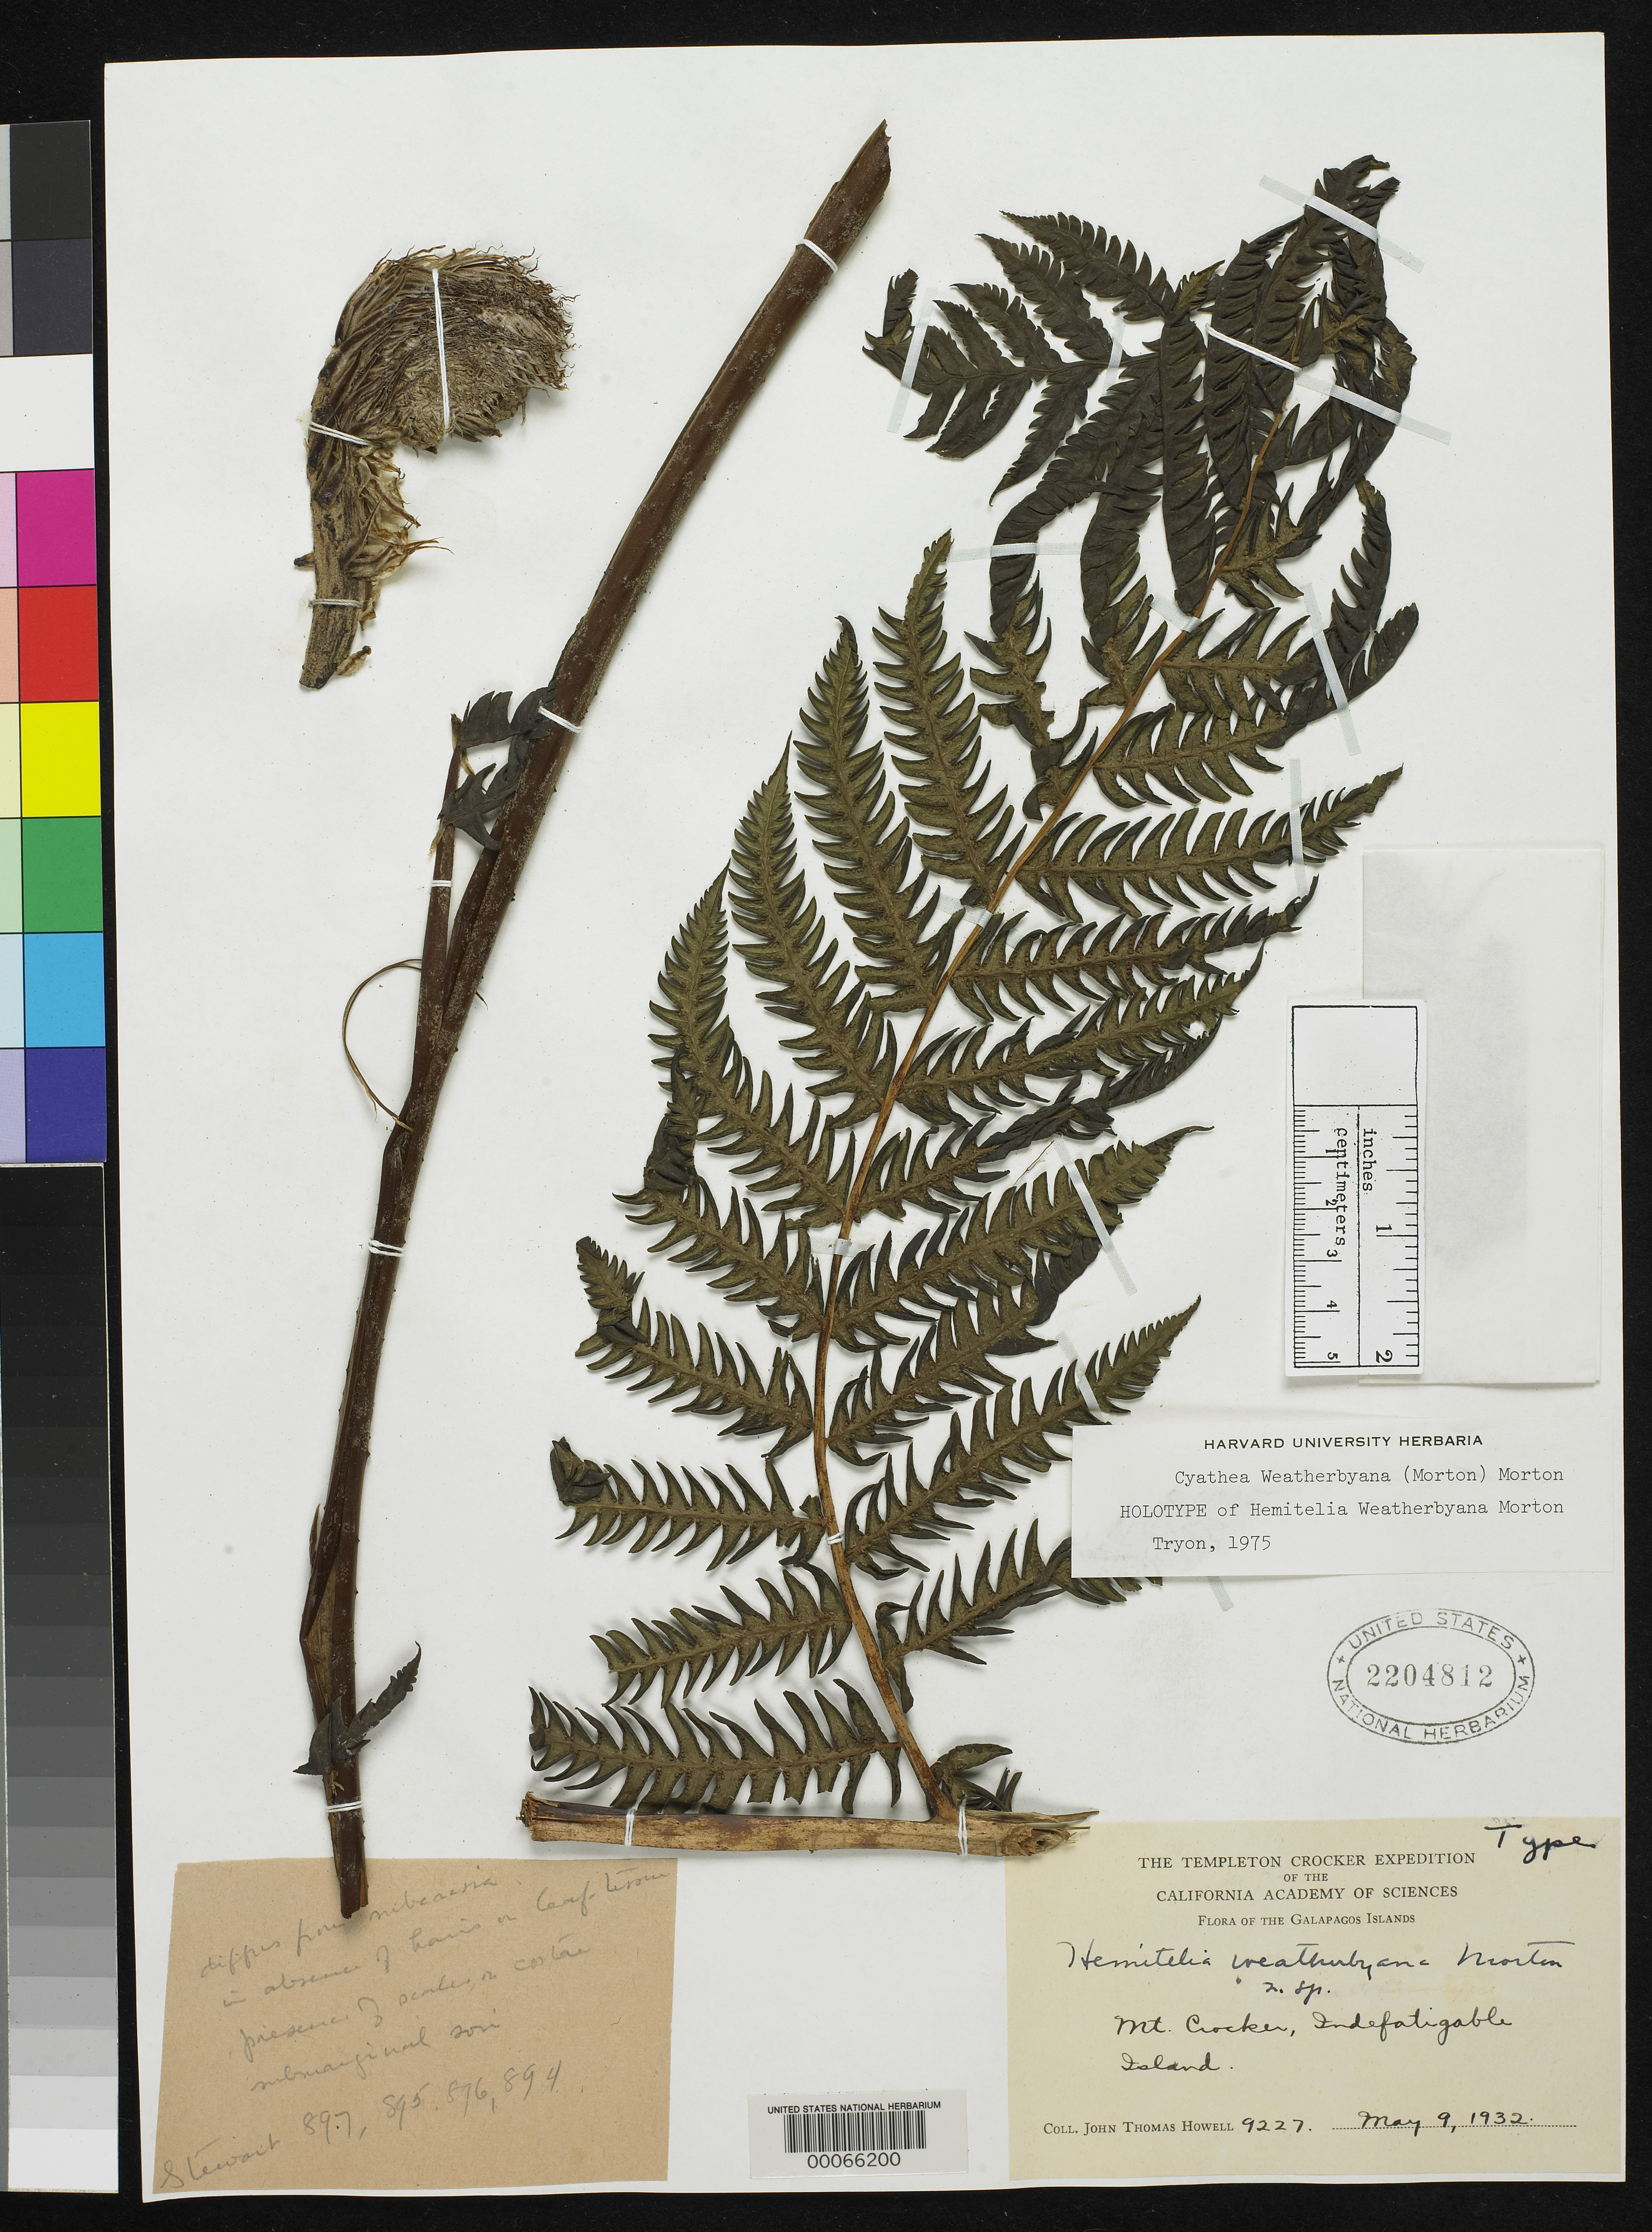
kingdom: Plantae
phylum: Tracheophyta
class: Polypodiopsida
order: Cyatheales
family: Cyatheaceae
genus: Hemitelia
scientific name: Hemitelia weatherbyana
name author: C.V. Morton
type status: Holotype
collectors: J. T. Howell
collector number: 9227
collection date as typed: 09 May 1932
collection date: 1932-05-09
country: Ecuador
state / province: Colón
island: Santa Cruz [Indefatigable, Chaves]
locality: Mt. Crocker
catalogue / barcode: US 2204812